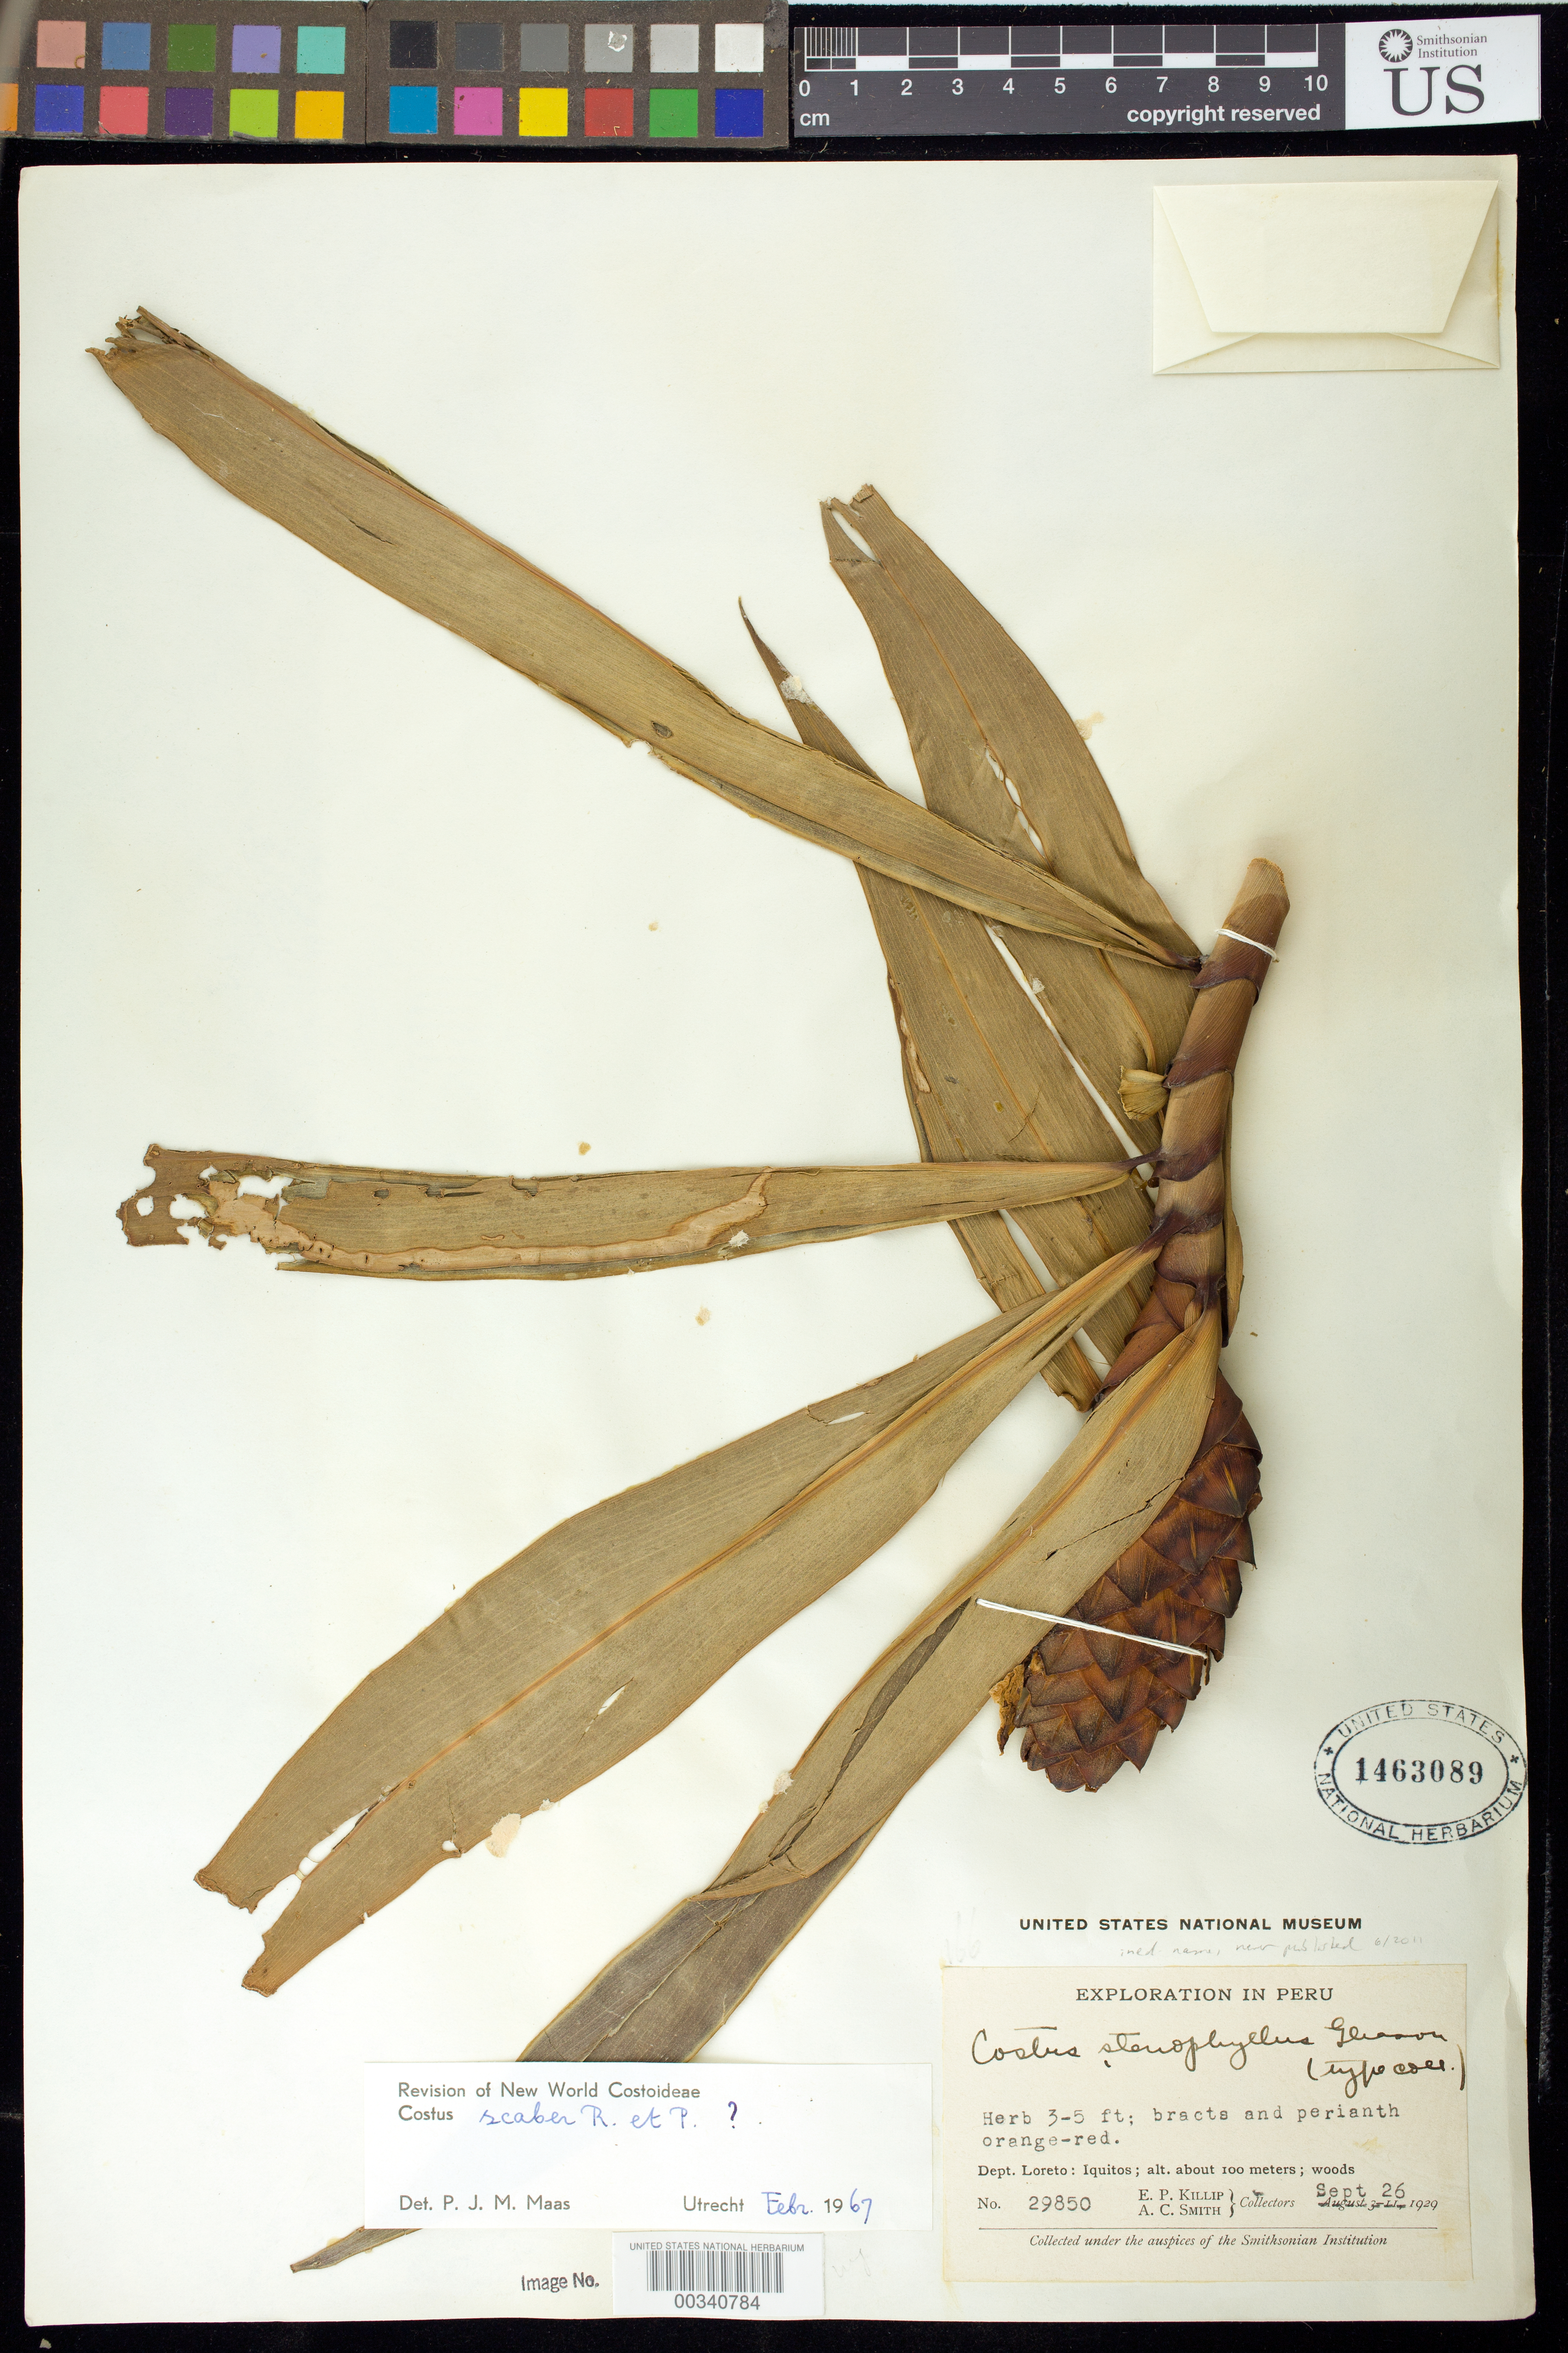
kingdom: Plantae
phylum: Tracheophyta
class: Liliopsida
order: Zingiberales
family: Costaceae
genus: Costus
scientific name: Costus scaber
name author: Ruiz & Pav.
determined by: Maas, Paul J. M.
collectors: E. P. Killip & A. C. Smith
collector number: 29850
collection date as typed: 26 Sep 1929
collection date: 1929-09-26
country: Peru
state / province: Loreto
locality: Iquitos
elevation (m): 100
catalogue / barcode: US 1463089